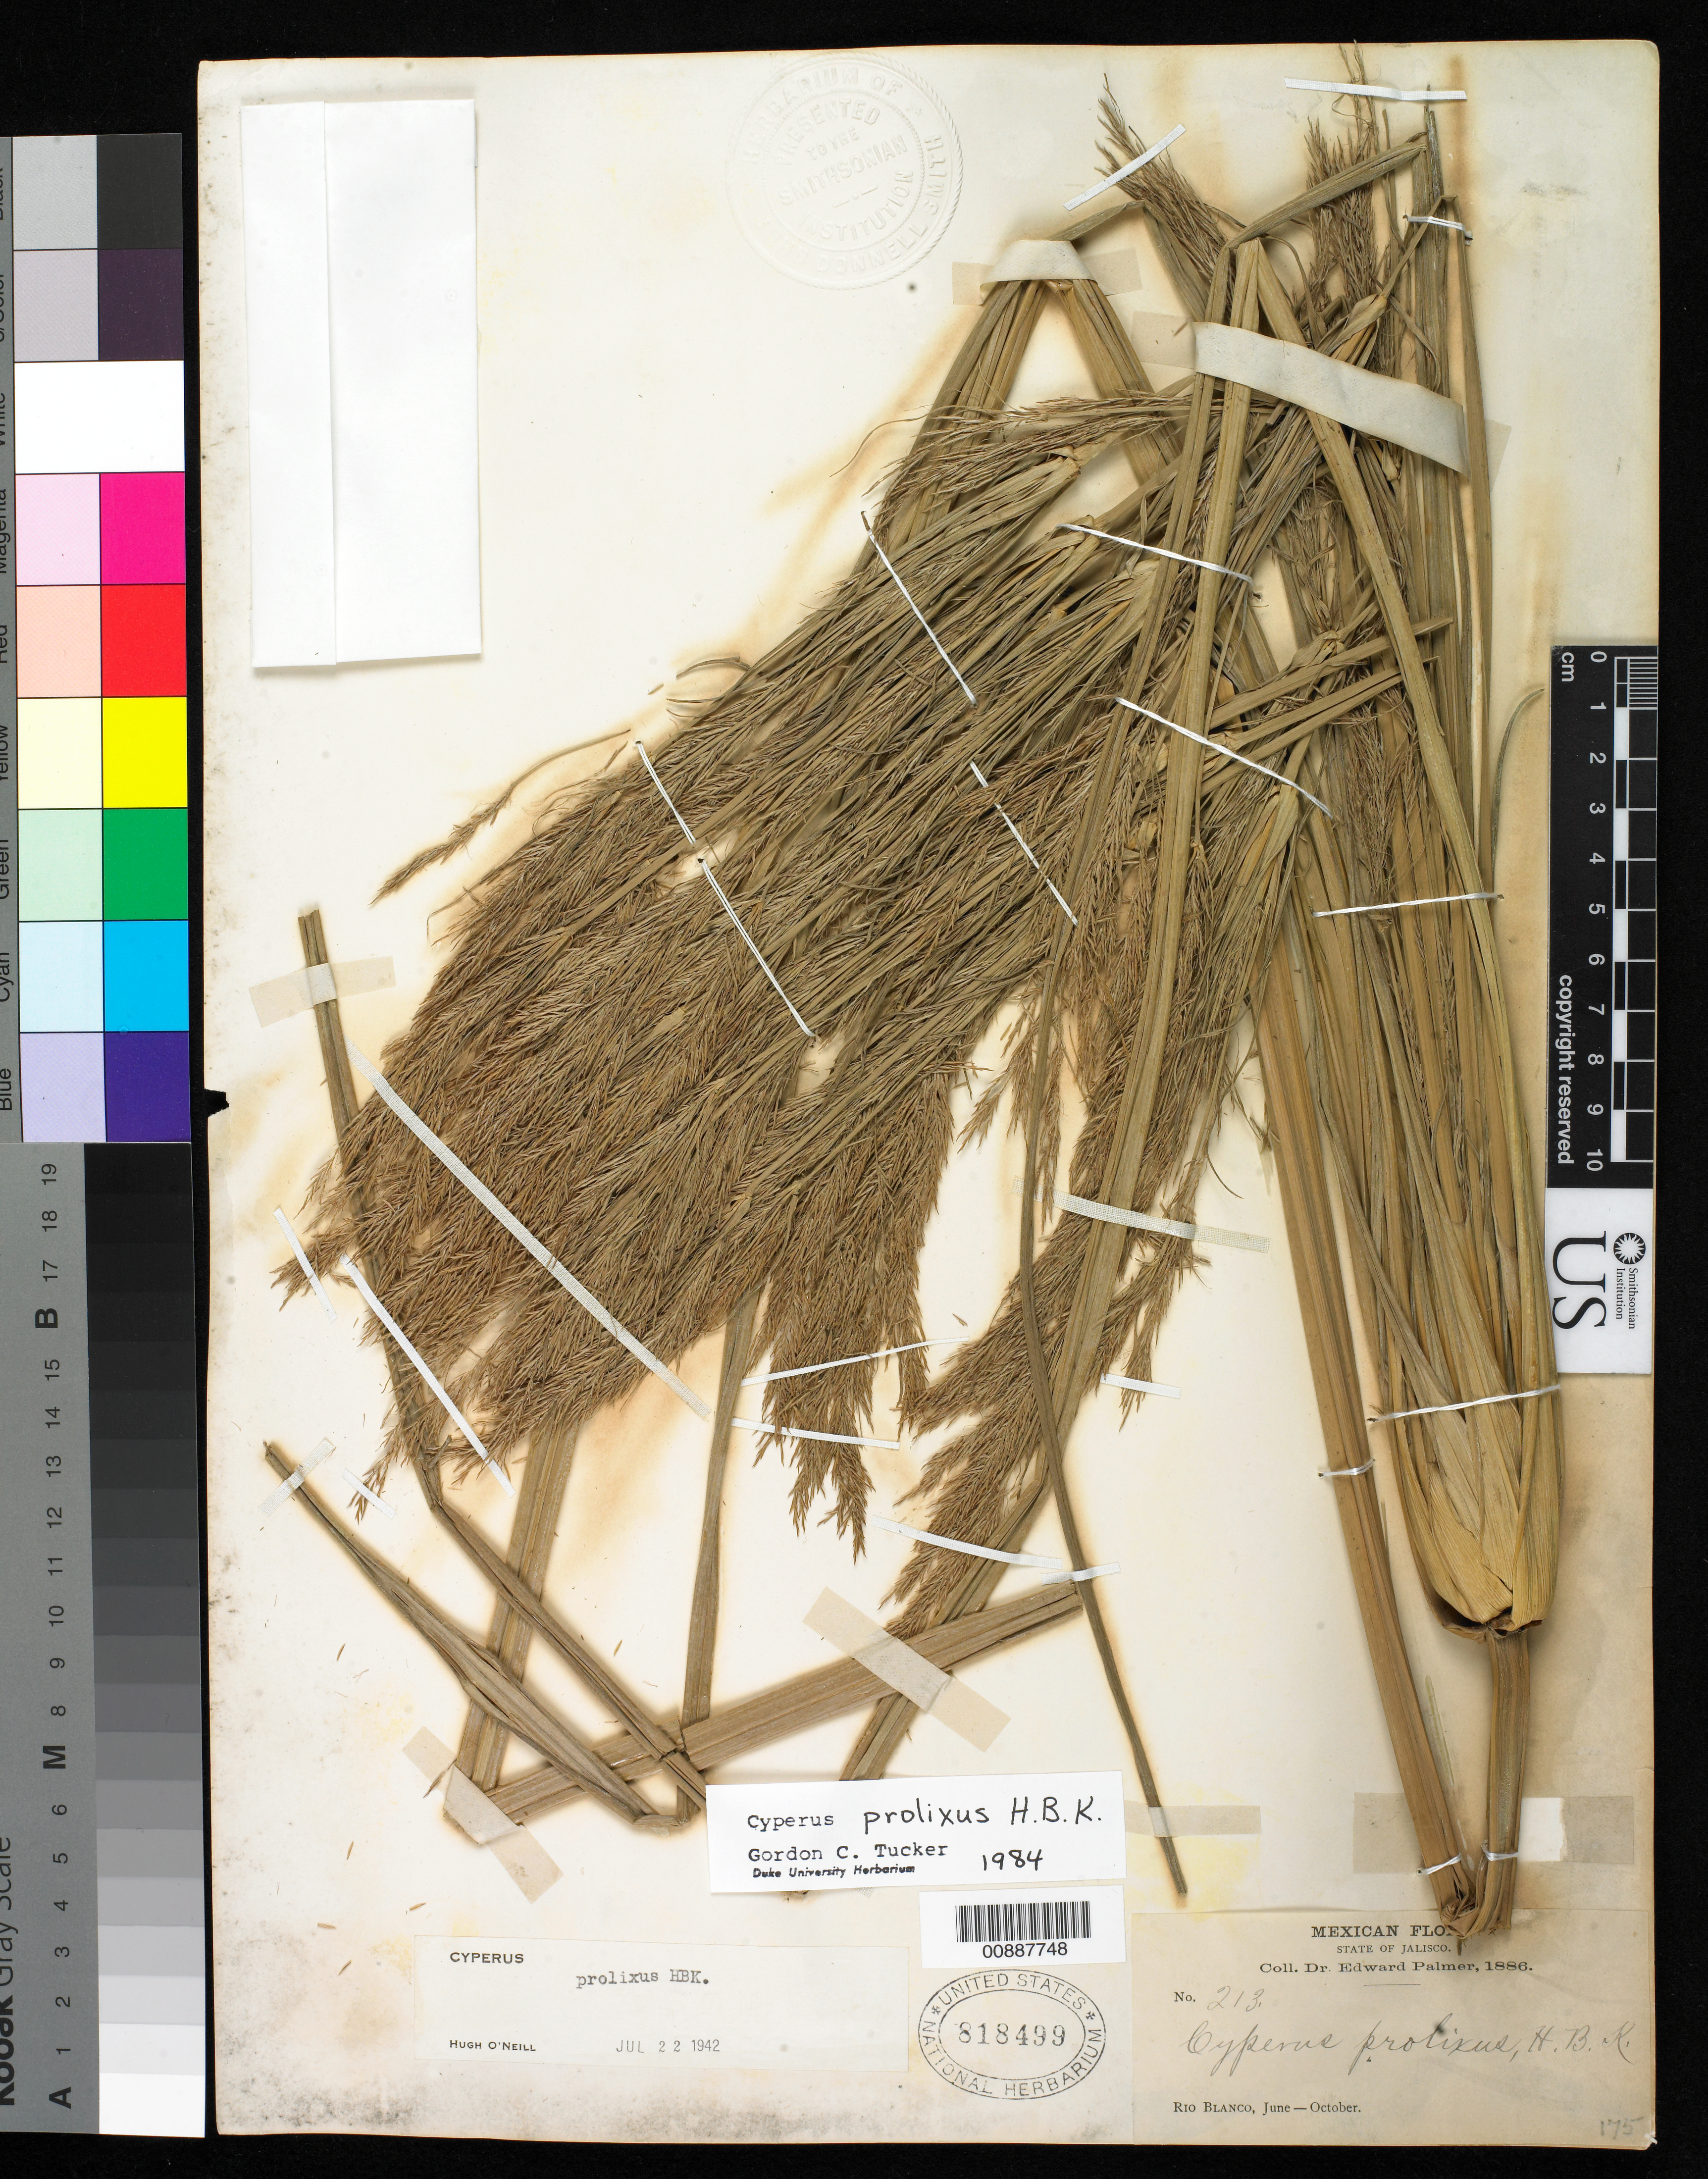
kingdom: Plantae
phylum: Tracheophyta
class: Liliopsida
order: Poales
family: Cyperaceae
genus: Cyperus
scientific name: Cyperus prolixus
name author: Kunth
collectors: E. Palmer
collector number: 213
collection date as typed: Jun 1886 to -- Oct 1886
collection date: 1886-06/1886-10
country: Mexico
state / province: Jalisco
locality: Rio Blanco, Jalisco.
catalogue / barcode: US 818499